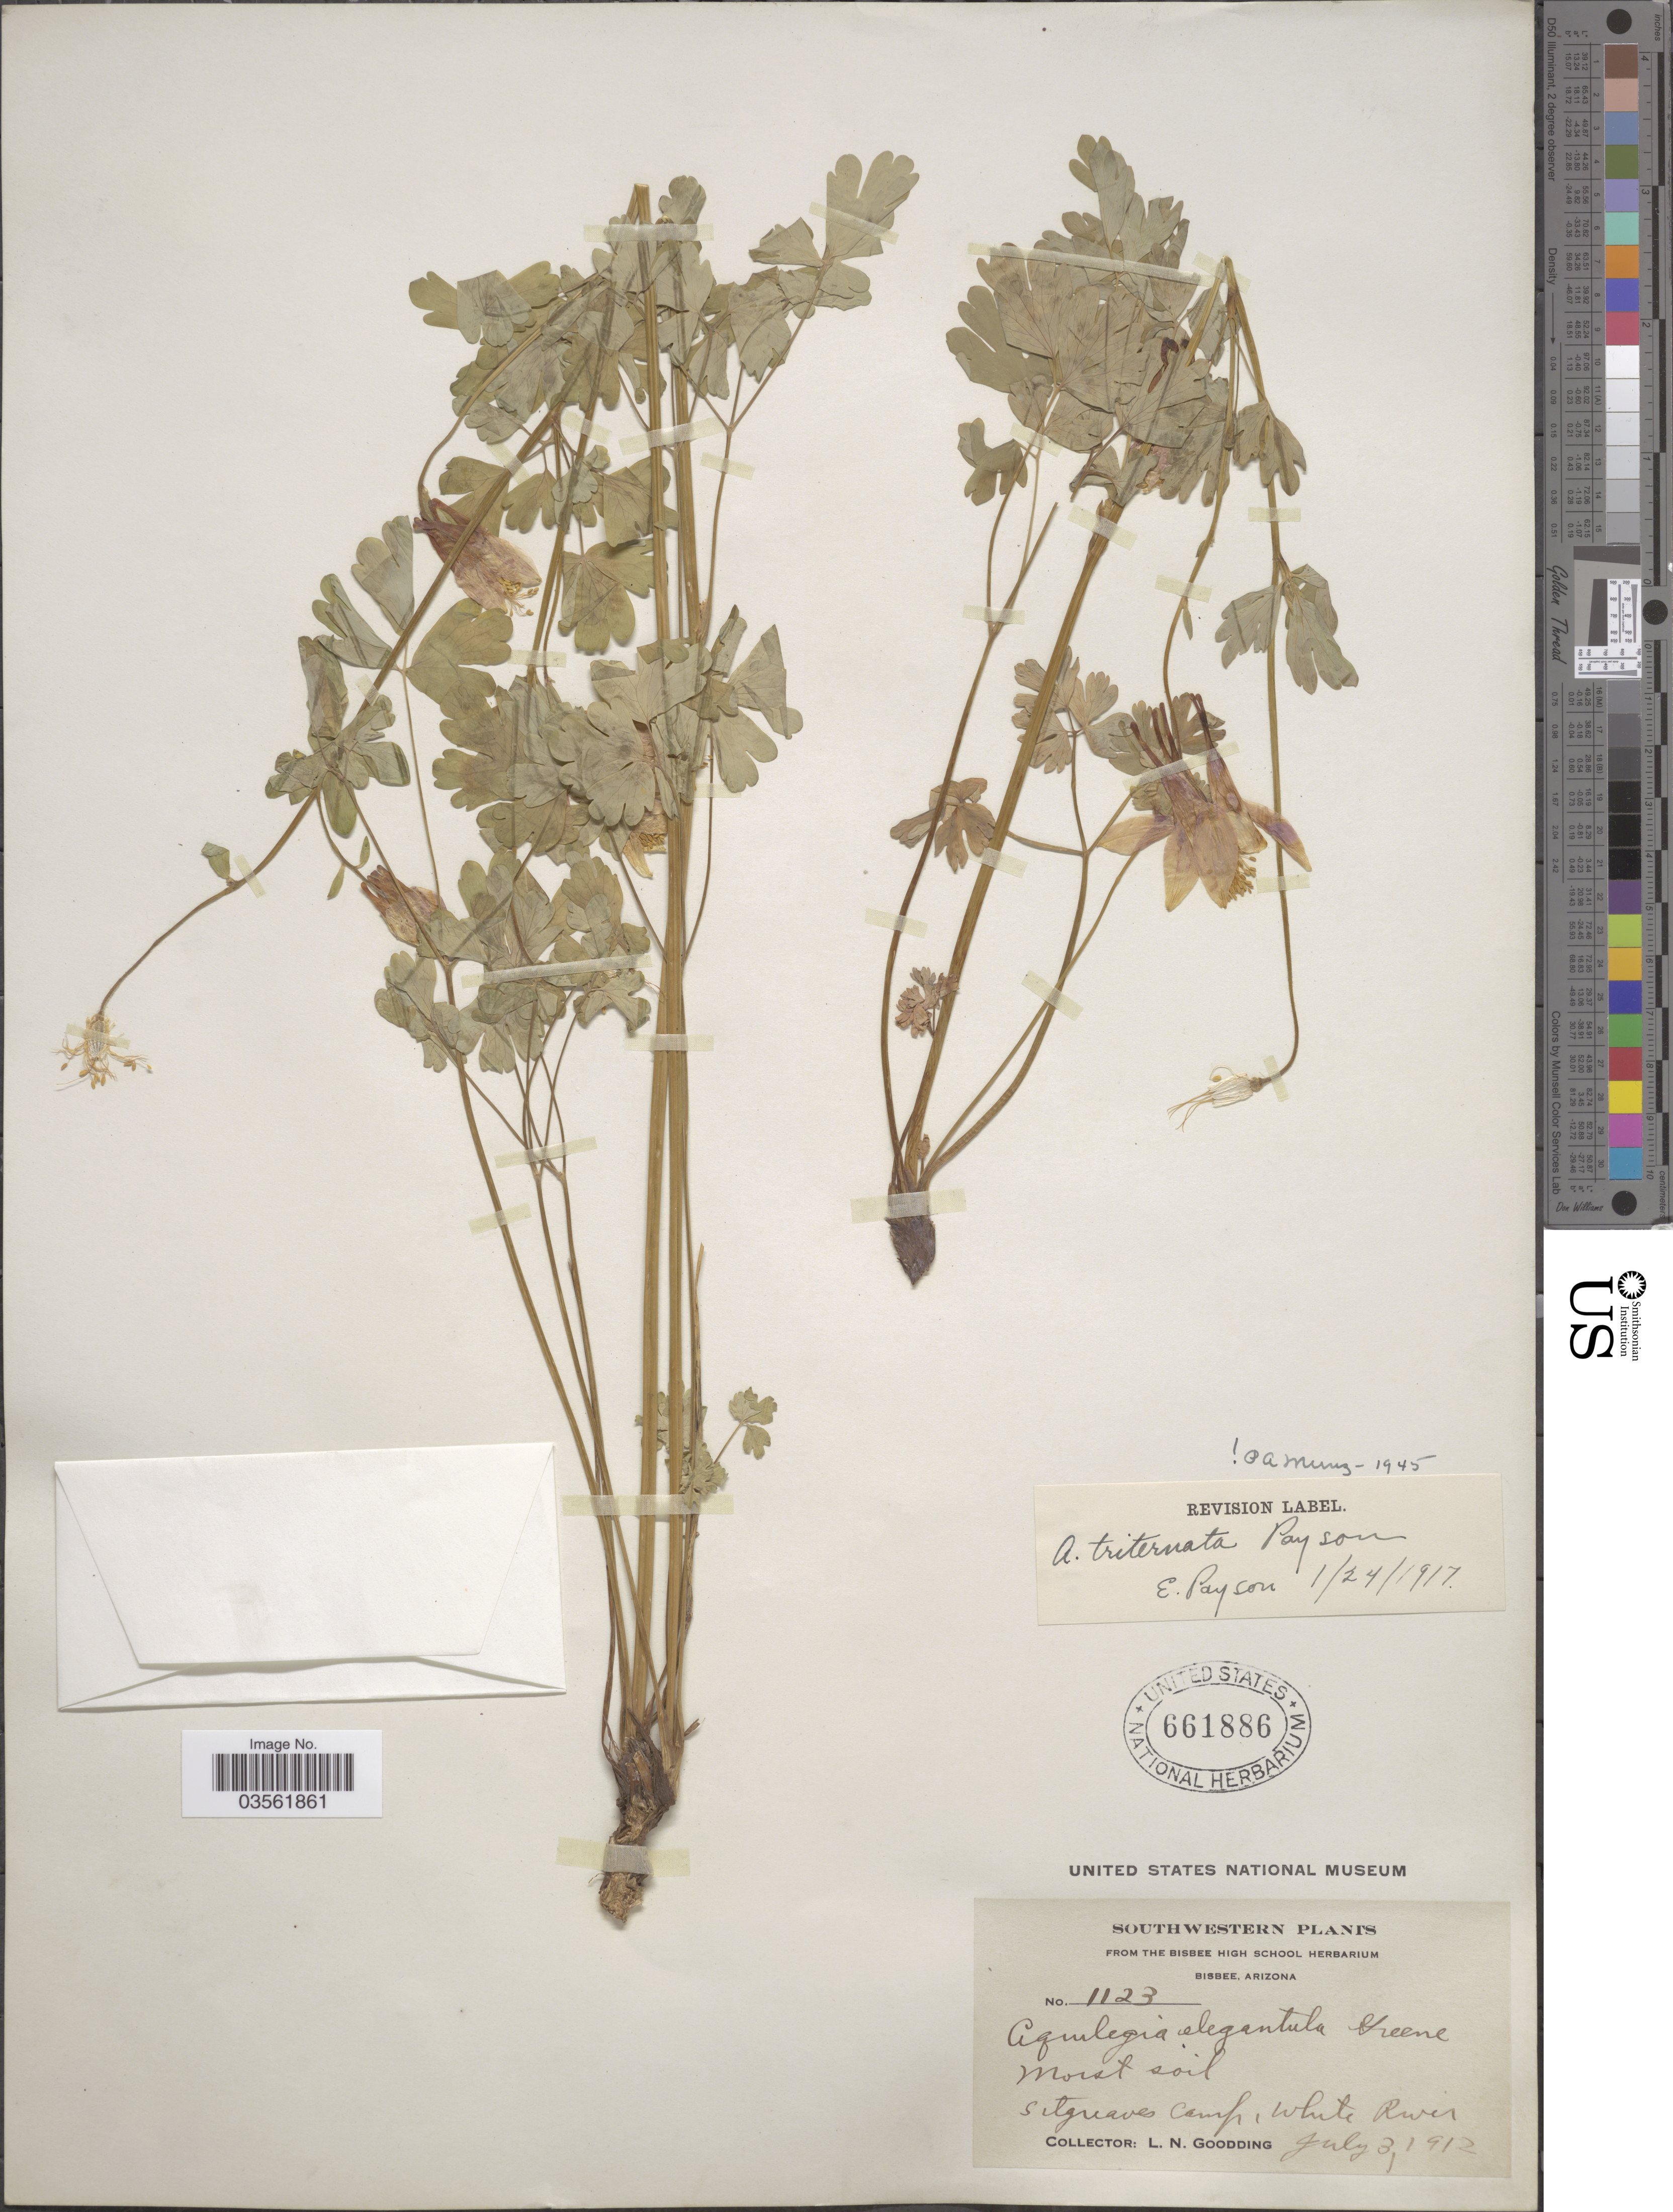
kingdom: Plantae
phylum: Tracheophyta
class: Magnoliopsida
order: Ranunculales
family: Ranunculaceae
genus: Aquilegia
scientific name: Aquilegia triternata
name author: Payson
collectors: L. N. Goodding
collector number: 1123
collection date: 1912-07-03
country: United States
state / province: Arizona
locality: Southwestern. Bisbee. Sitguaves Camp, White River.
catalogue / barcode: US 661886